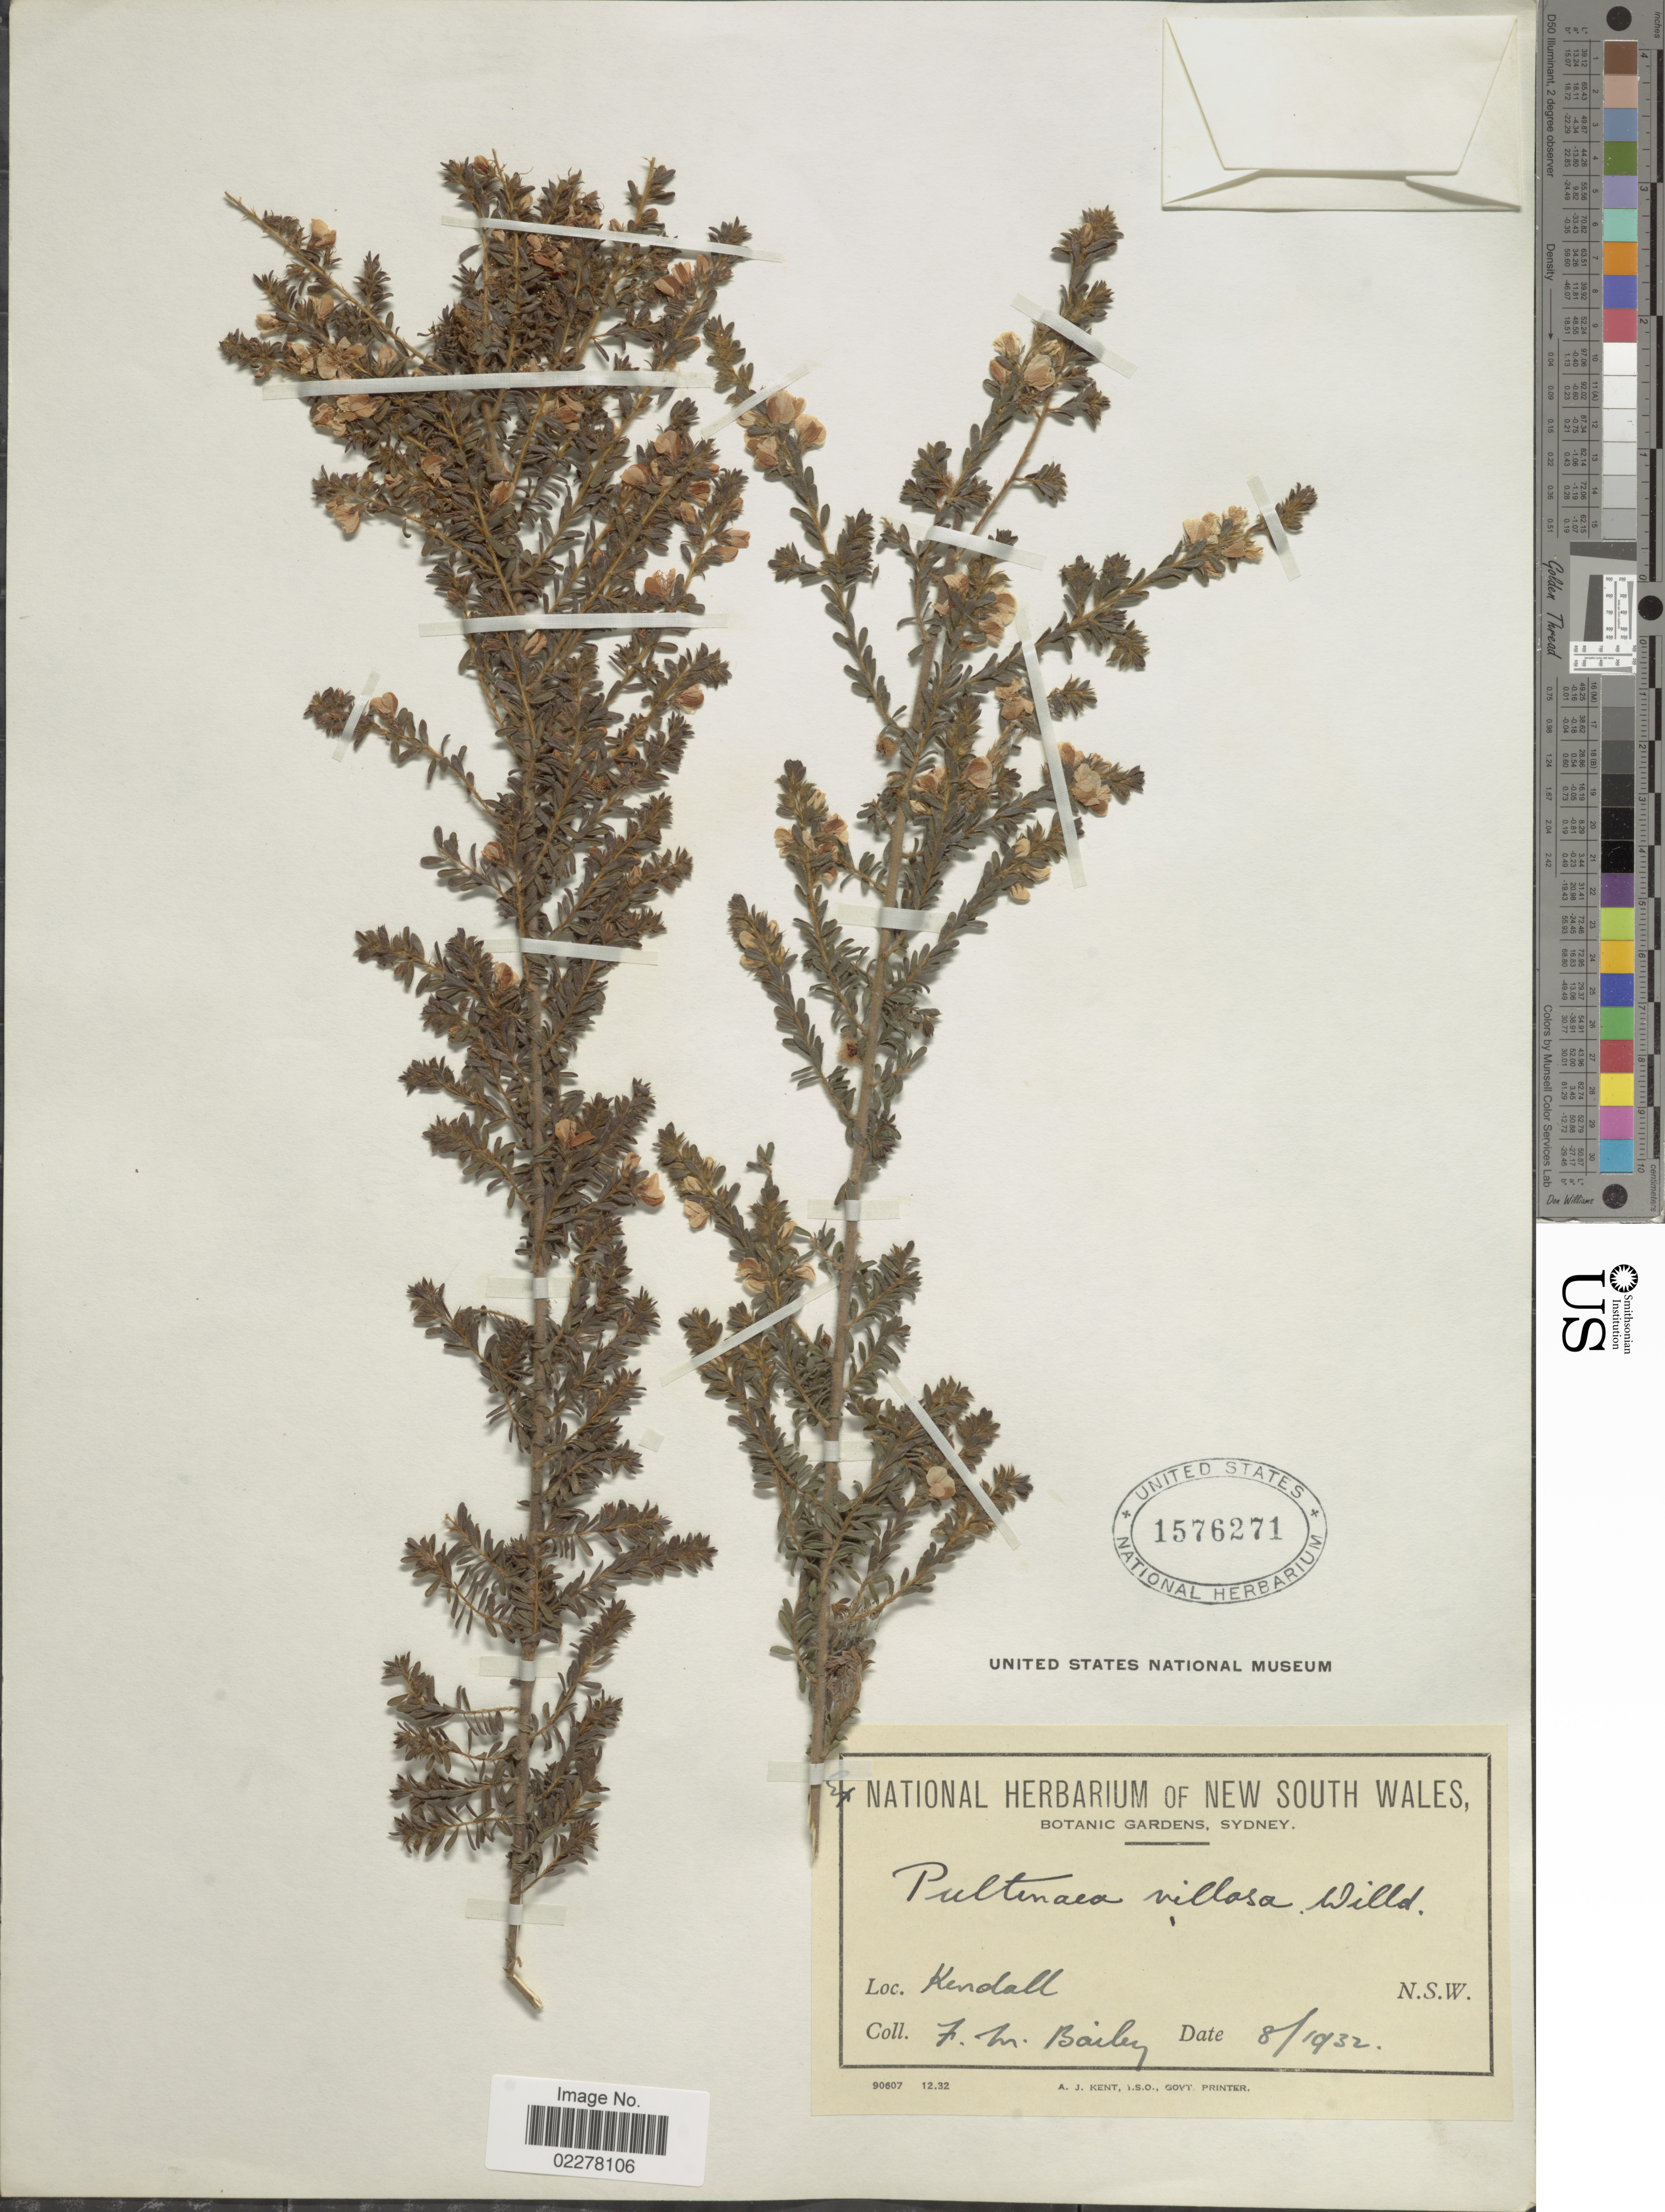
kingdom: Plantae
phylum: Tracheophyta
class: Magnoliopsida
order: Fabales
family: Fabaceae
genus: Pultenaea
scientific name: Pultenaea villosa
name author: Willd.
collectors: F. M. Bailey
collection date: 1932-08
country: Australia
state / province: New South Wales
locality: Kendall, N.S.W.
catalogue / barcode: US 1576271